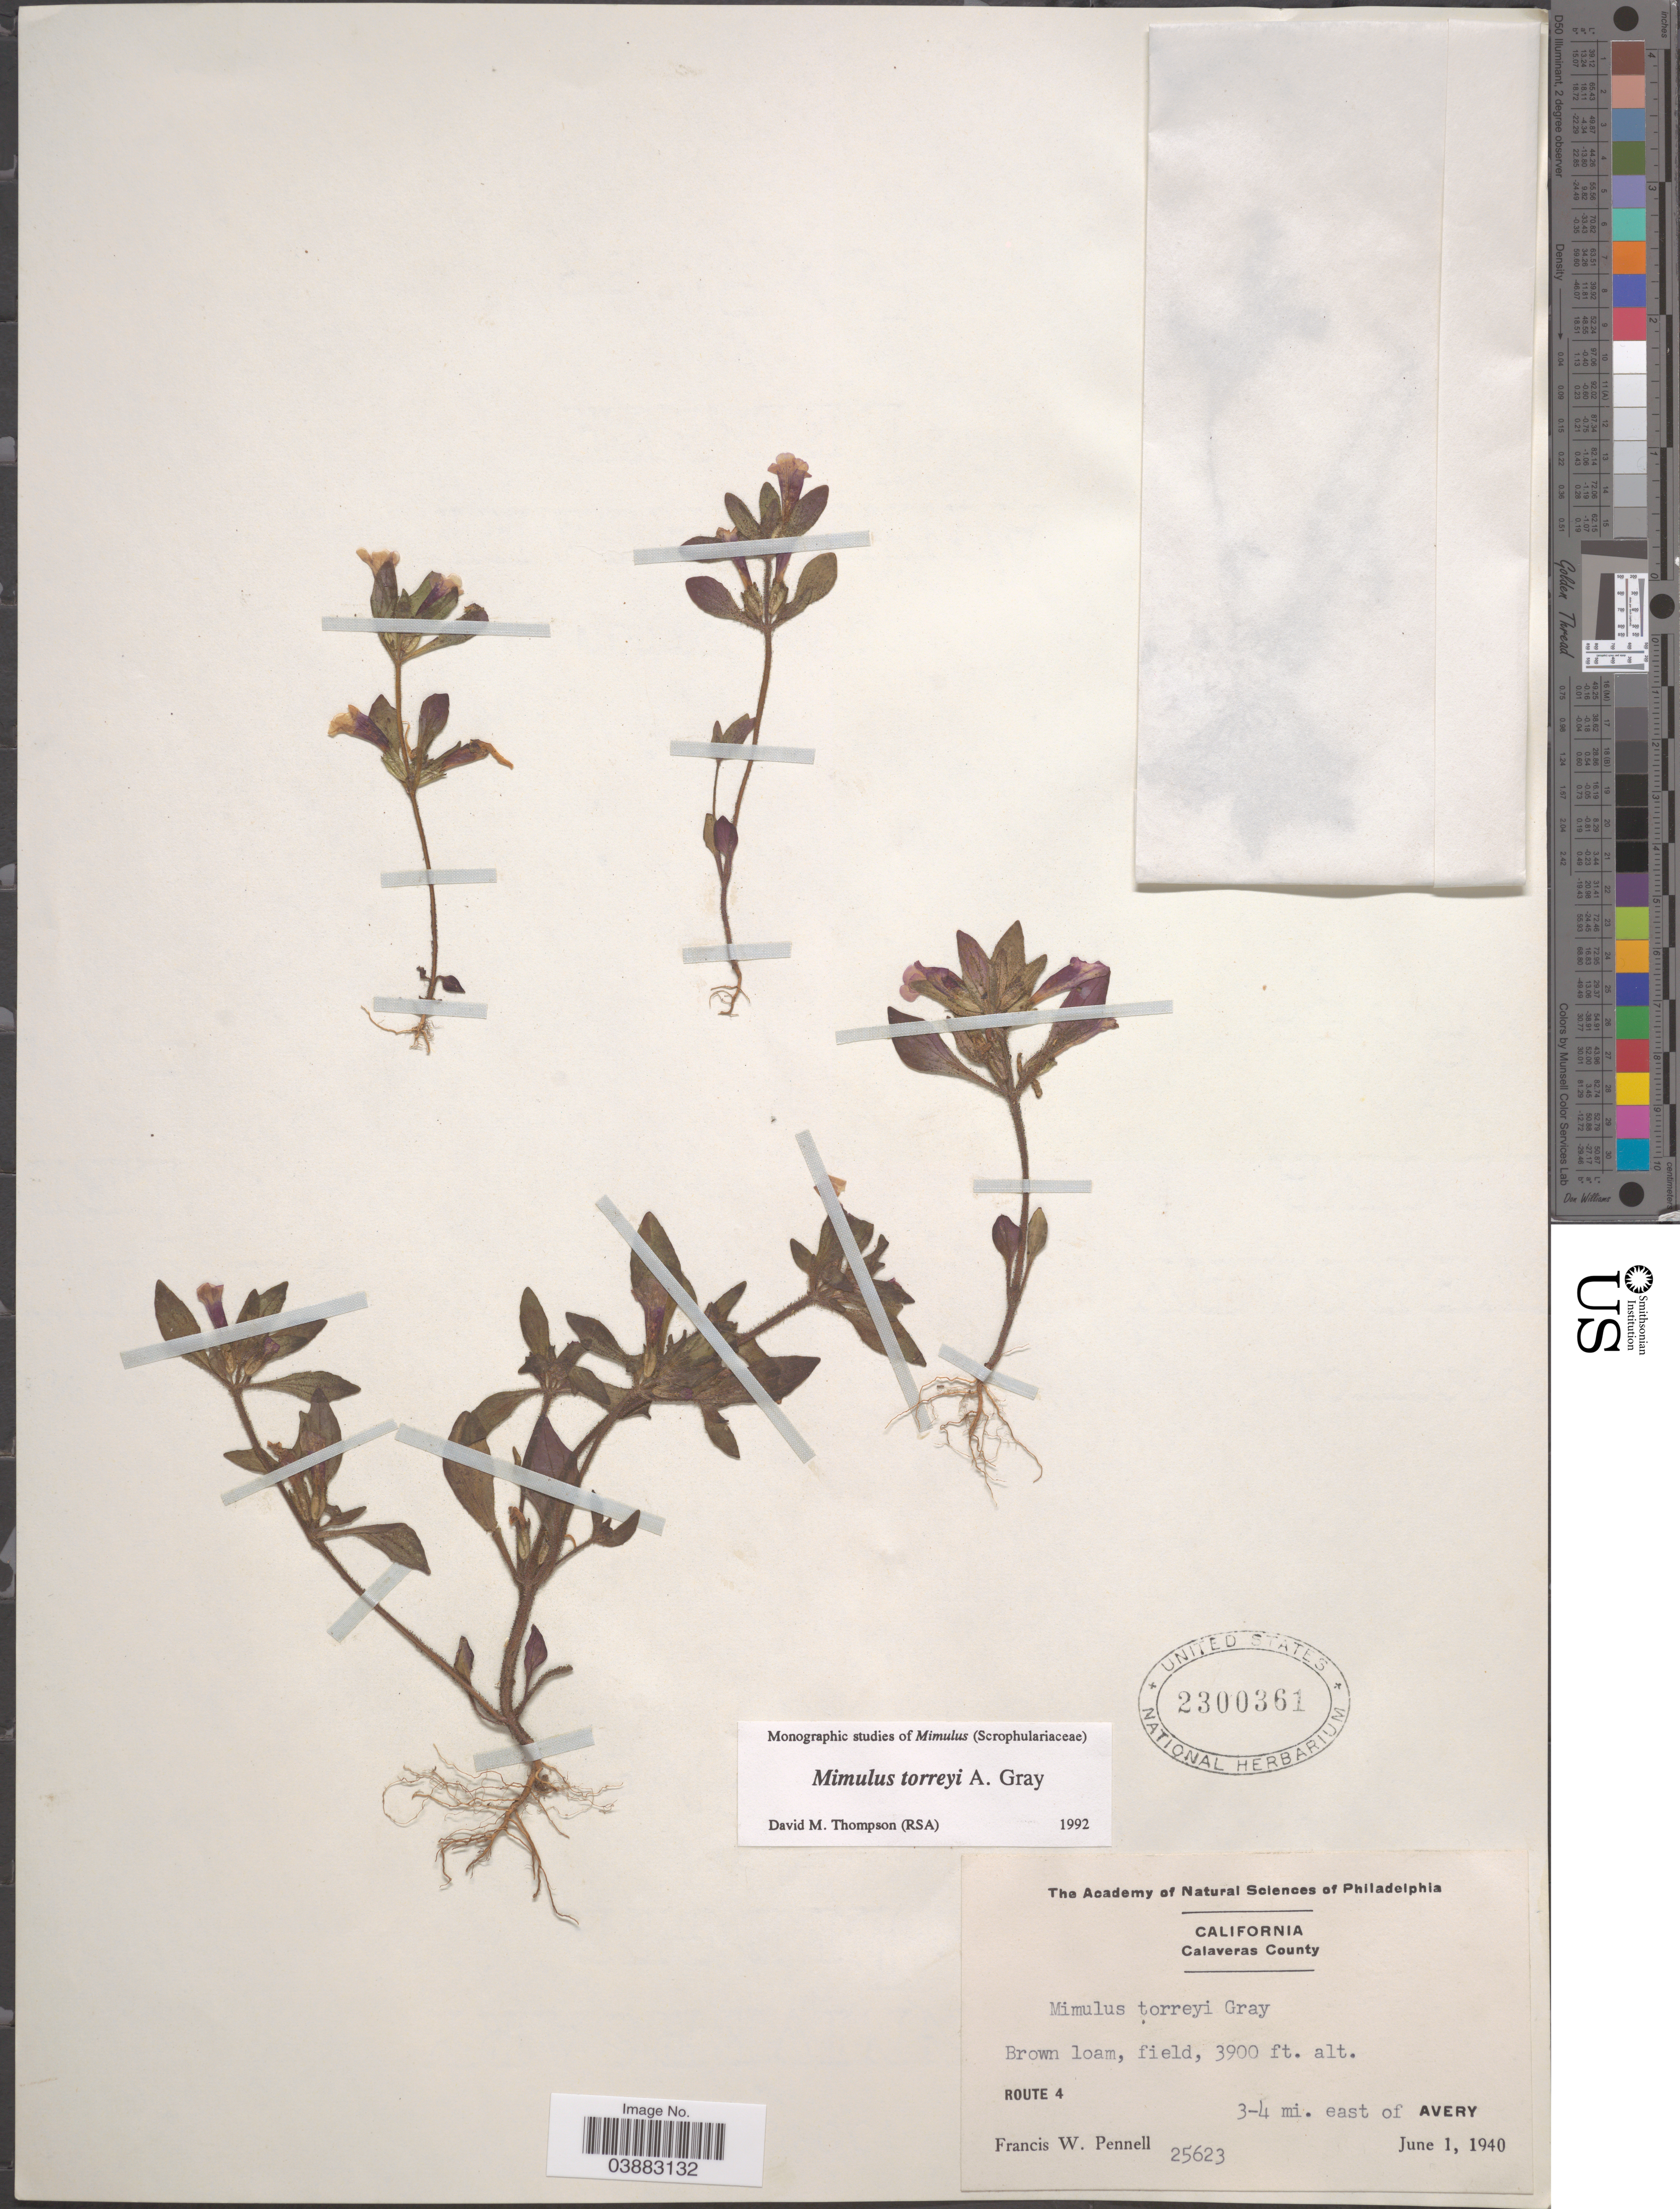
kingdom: Plantae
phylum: Tracheophyta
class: Magnoliopsida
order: Lamiales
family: Phrymaceae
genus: Mimulus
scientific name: Mimulus torreyi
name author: A. Gray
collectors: F. W. Pennell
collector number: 25623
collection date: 1940-06-01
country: United States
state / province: California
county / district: Calaveras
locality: Calaveras County. Brown loam, field, Route 4. 3-4 mi. east of Avery.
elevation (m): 1189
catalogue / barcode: US 2300361